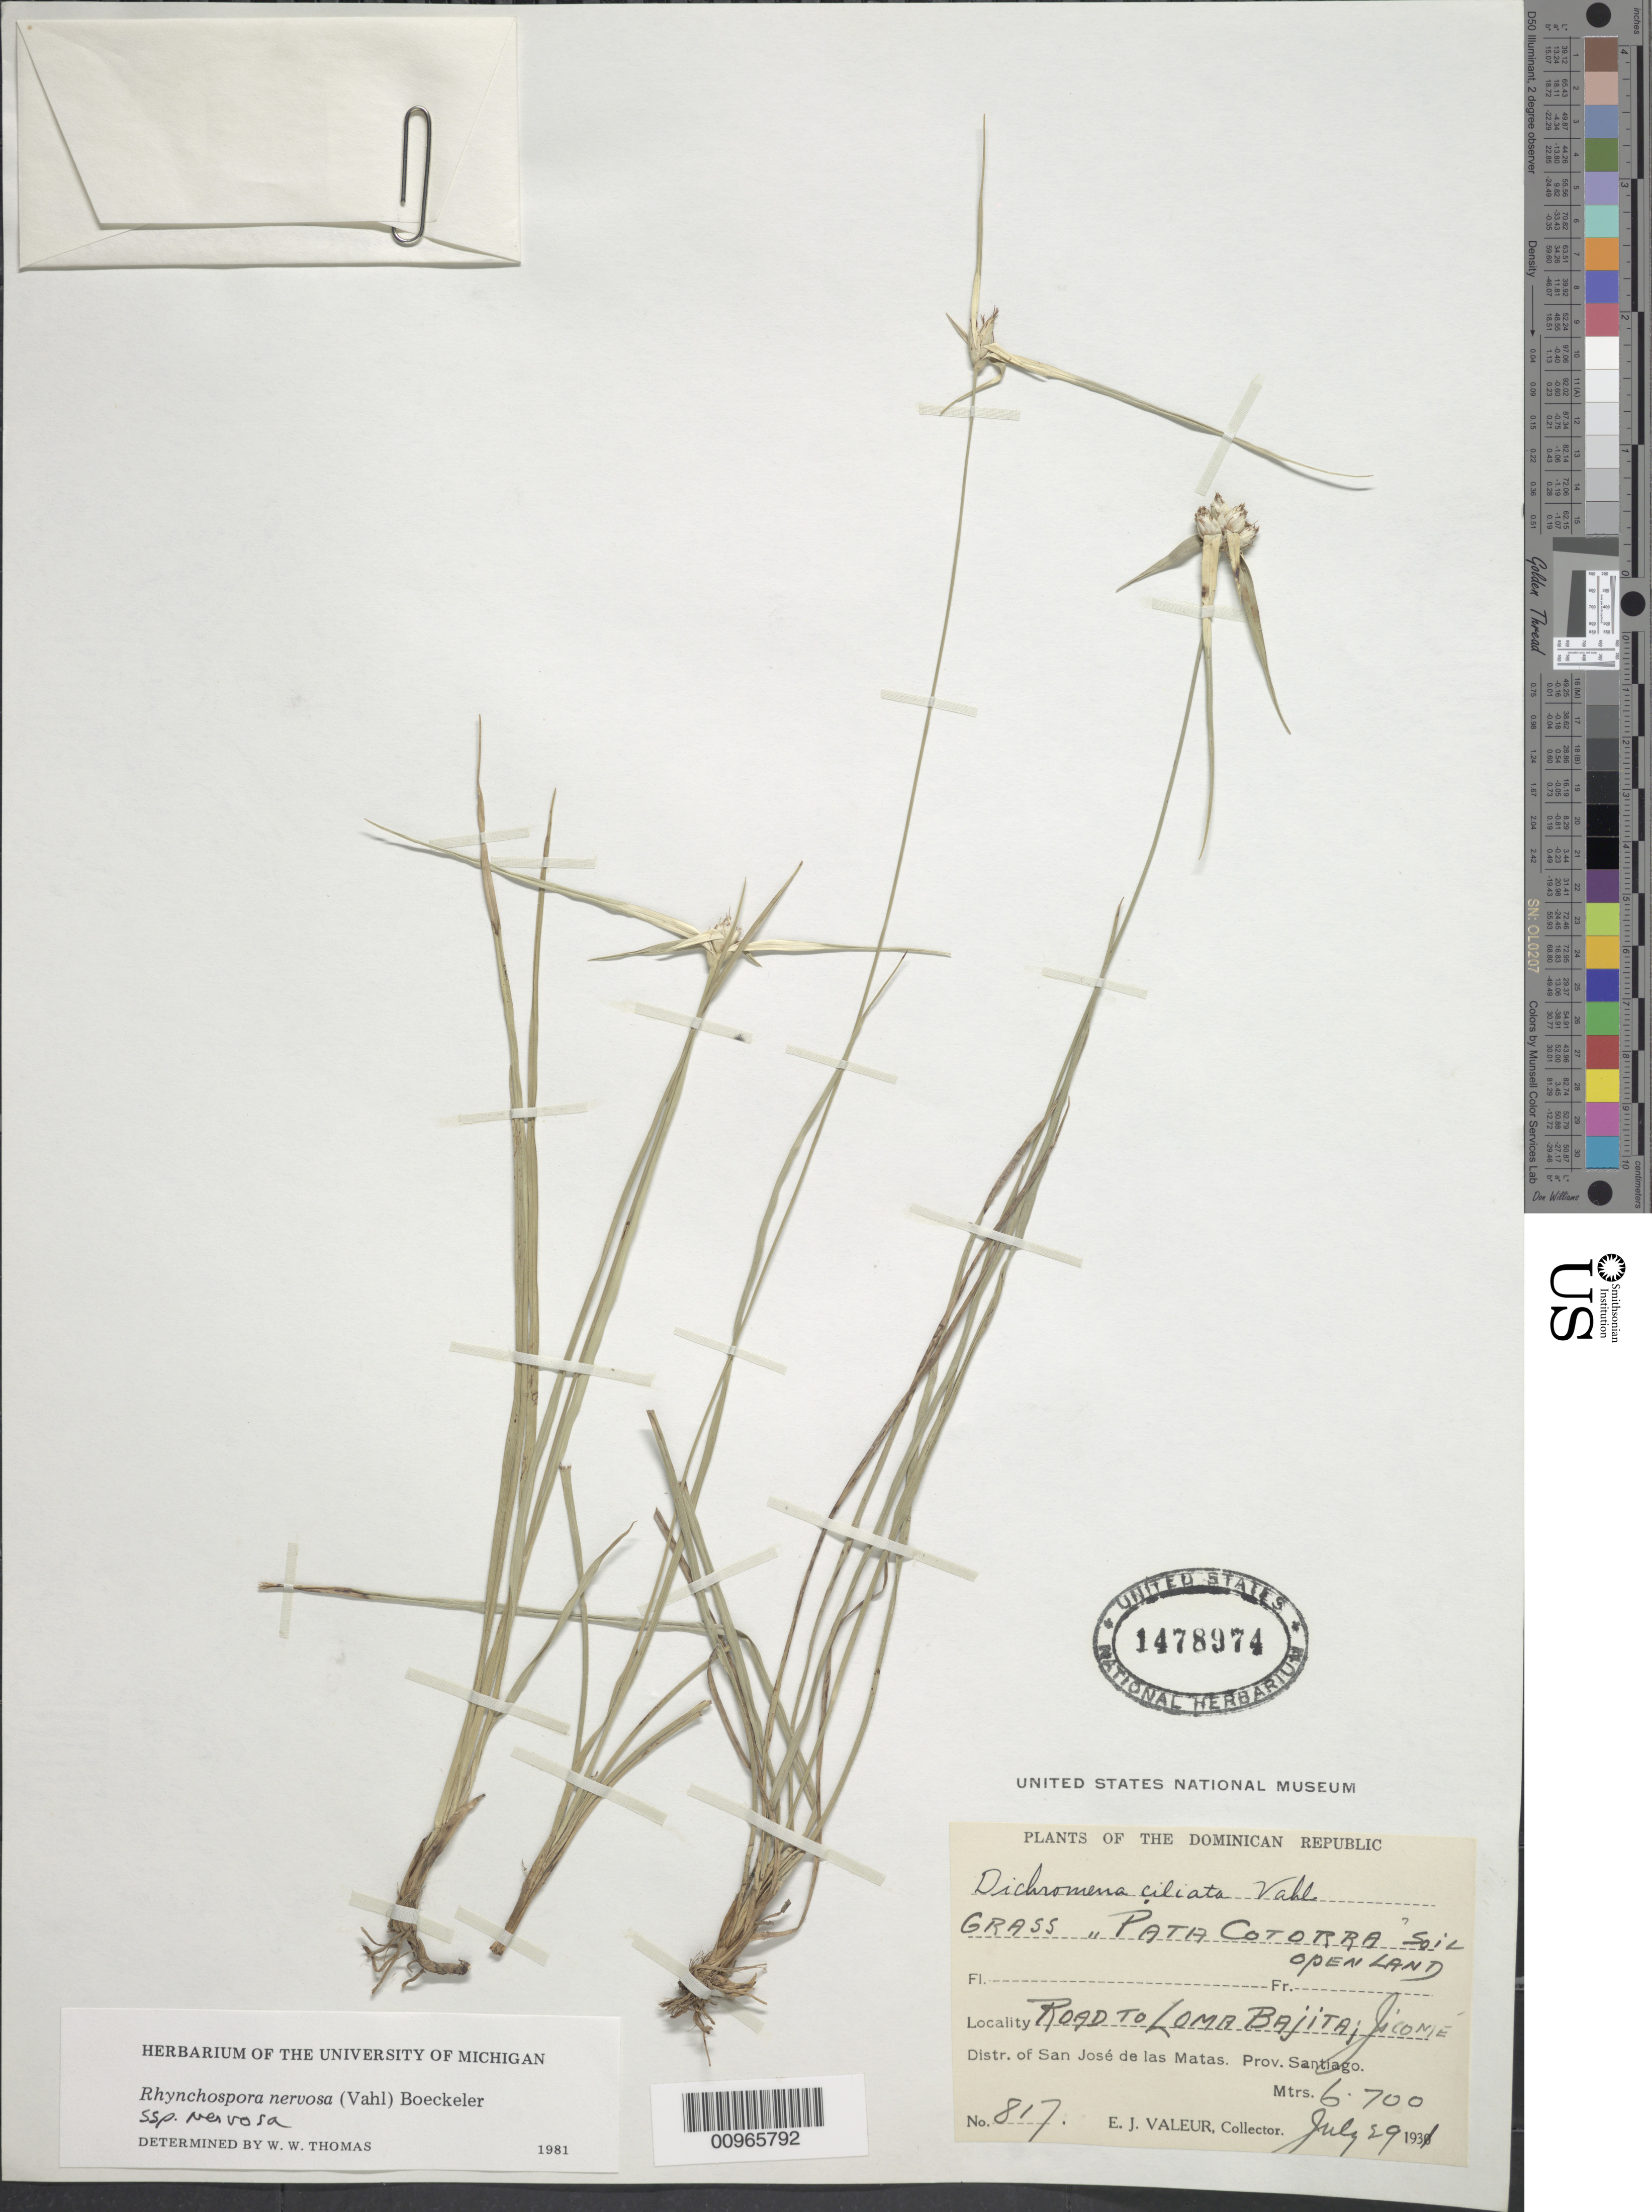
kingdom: Plantae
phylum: Tracheophyta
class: Liliopsida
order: Poales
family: Cyperaceae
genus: Rhynchospora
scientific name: Rhynchospora nervosa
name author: (Vahl) Boeckeler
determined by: Thomas, W. W., (NY), New York Botanical Garden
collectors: E. Valeur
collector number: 817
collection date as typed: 29 Jul 1931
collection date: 1931-07-29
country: Dominican Republic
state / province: Santiago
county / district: San José de las Matas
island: Hispaniola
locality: Road to Loma Bajita, Jicomé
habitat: Soil, open land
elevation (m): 600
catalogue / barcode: US 1478974